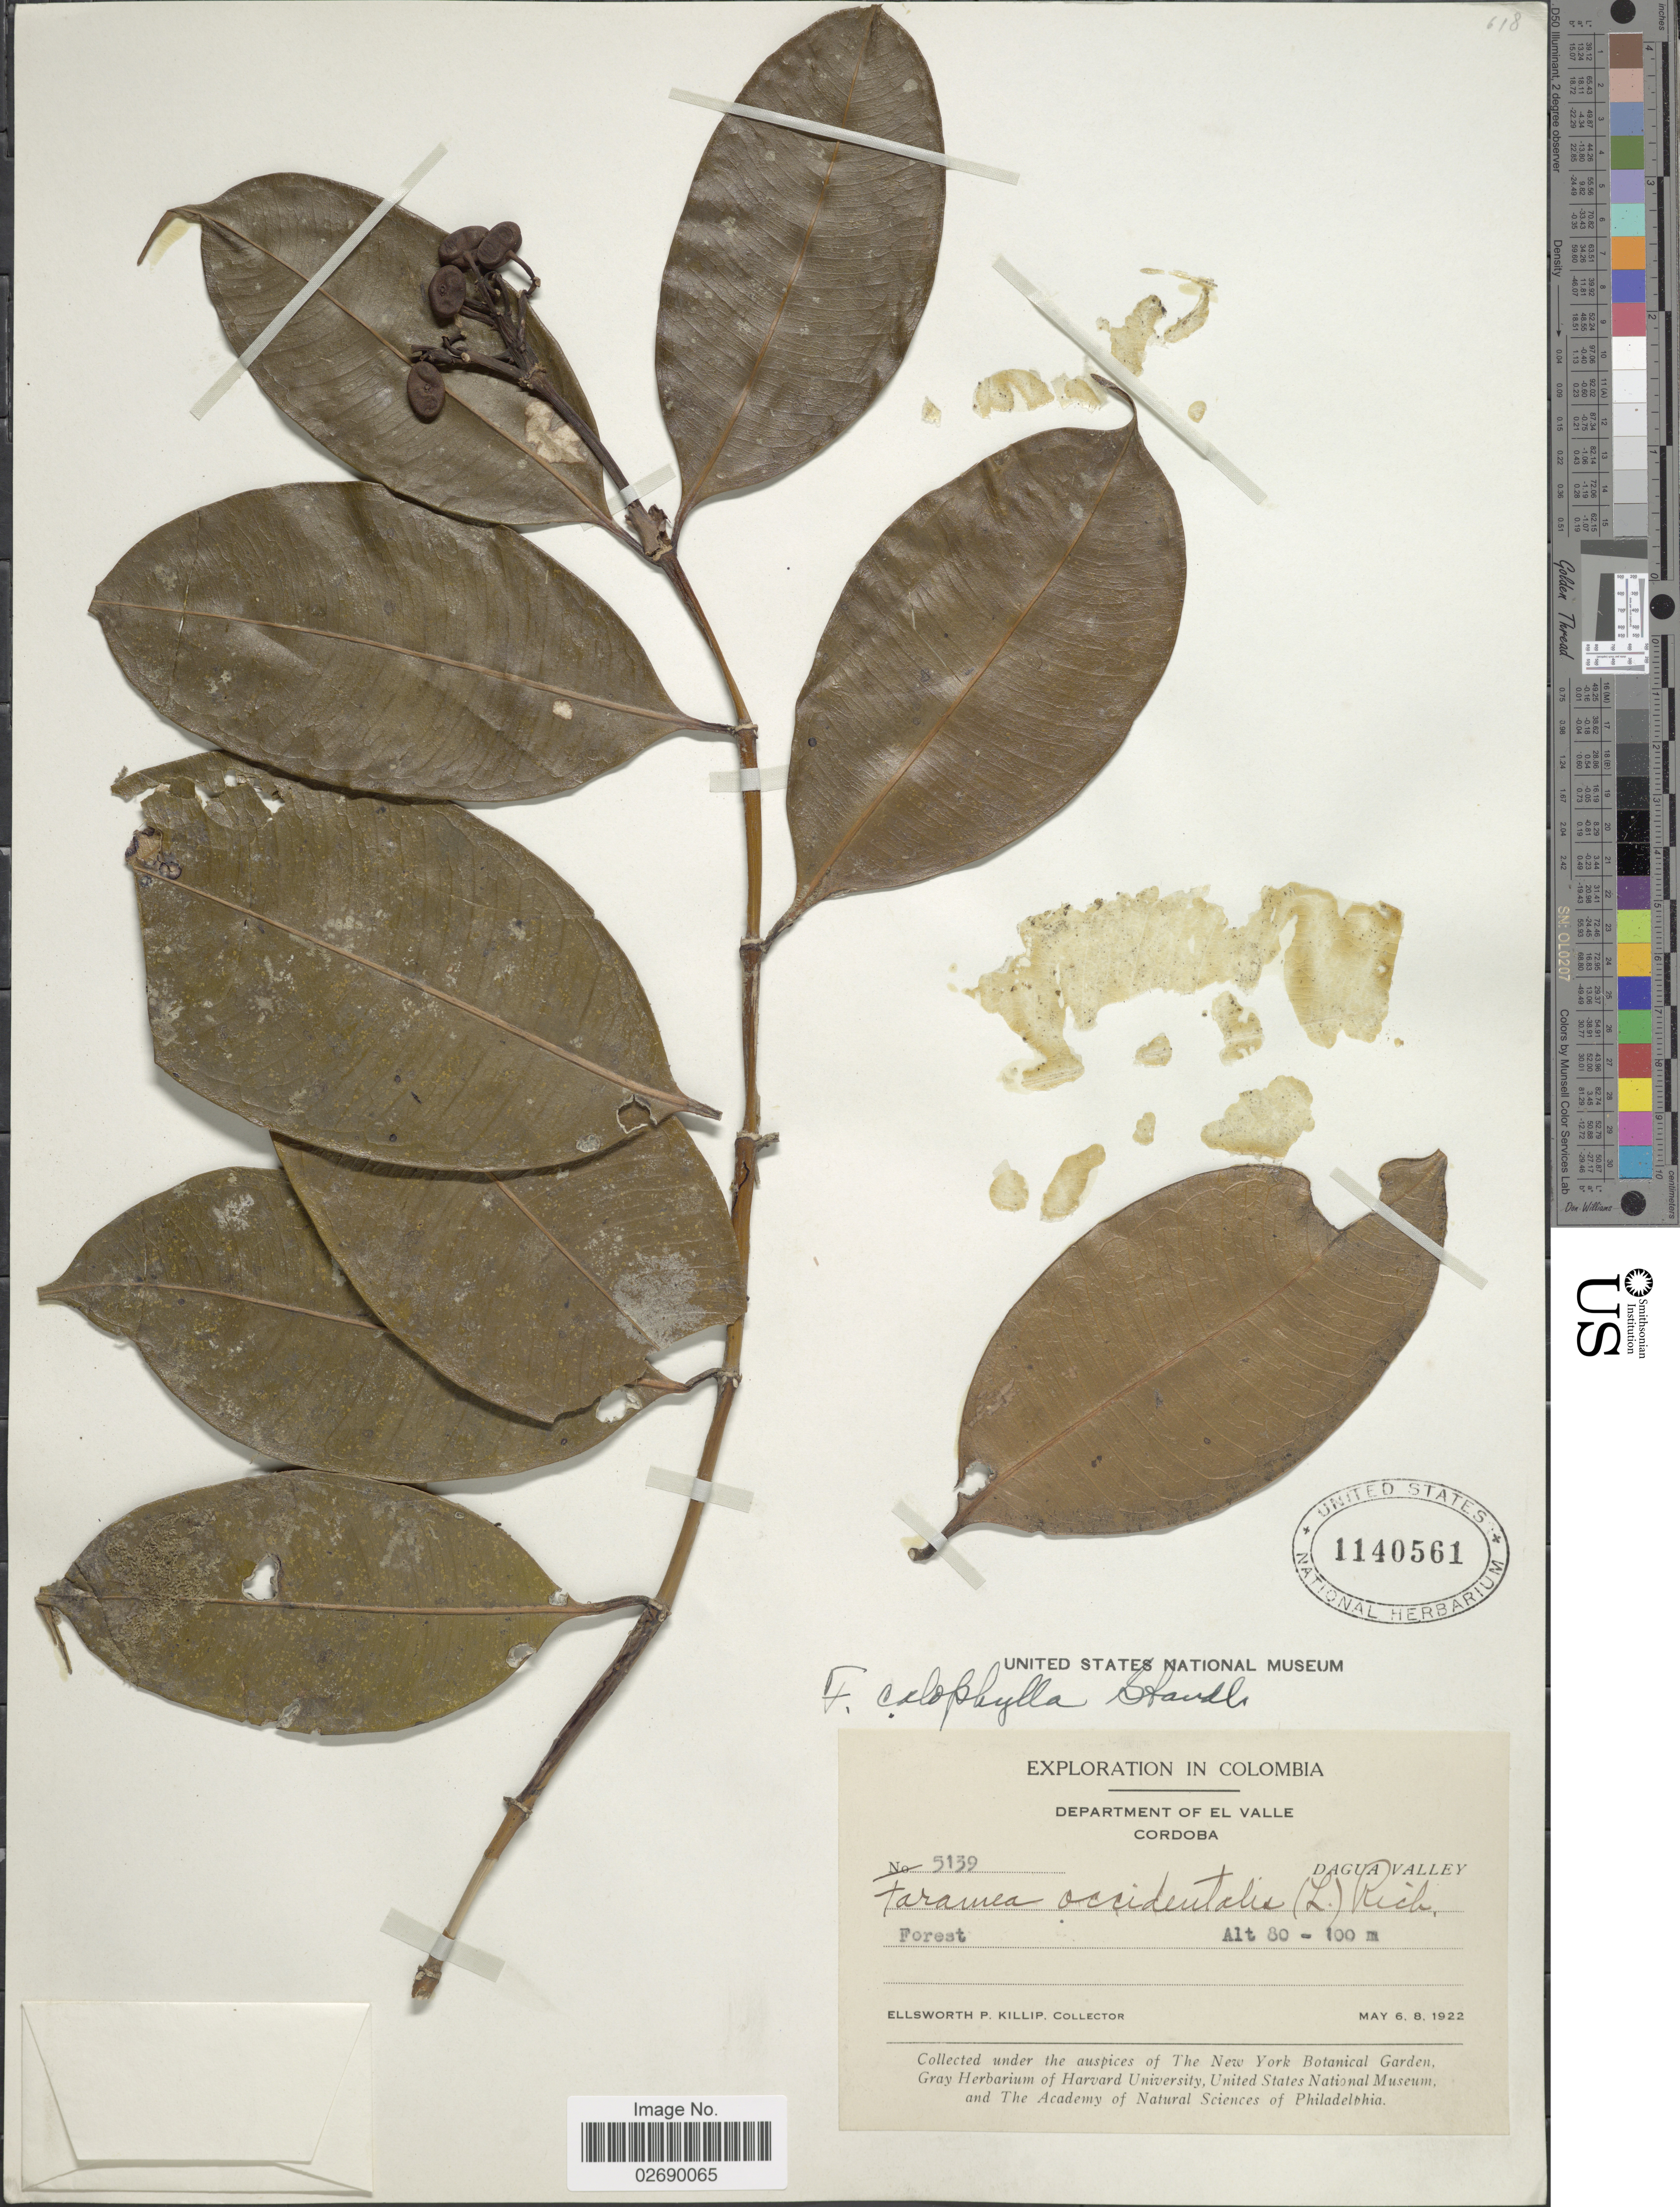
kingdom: Plantae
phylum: Tracheophyta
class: Magnoliopsida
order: Gentianales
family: Rubiaceae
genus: Faramea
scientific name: Faramea calophylla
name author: Standl.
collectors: E. P. Killip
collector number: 5139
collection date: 1922-05-06/1922-05-08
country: Colombia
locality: Department of El Valle. Cordoba. Dagua Valley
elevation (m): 80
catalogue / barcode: US 1140561